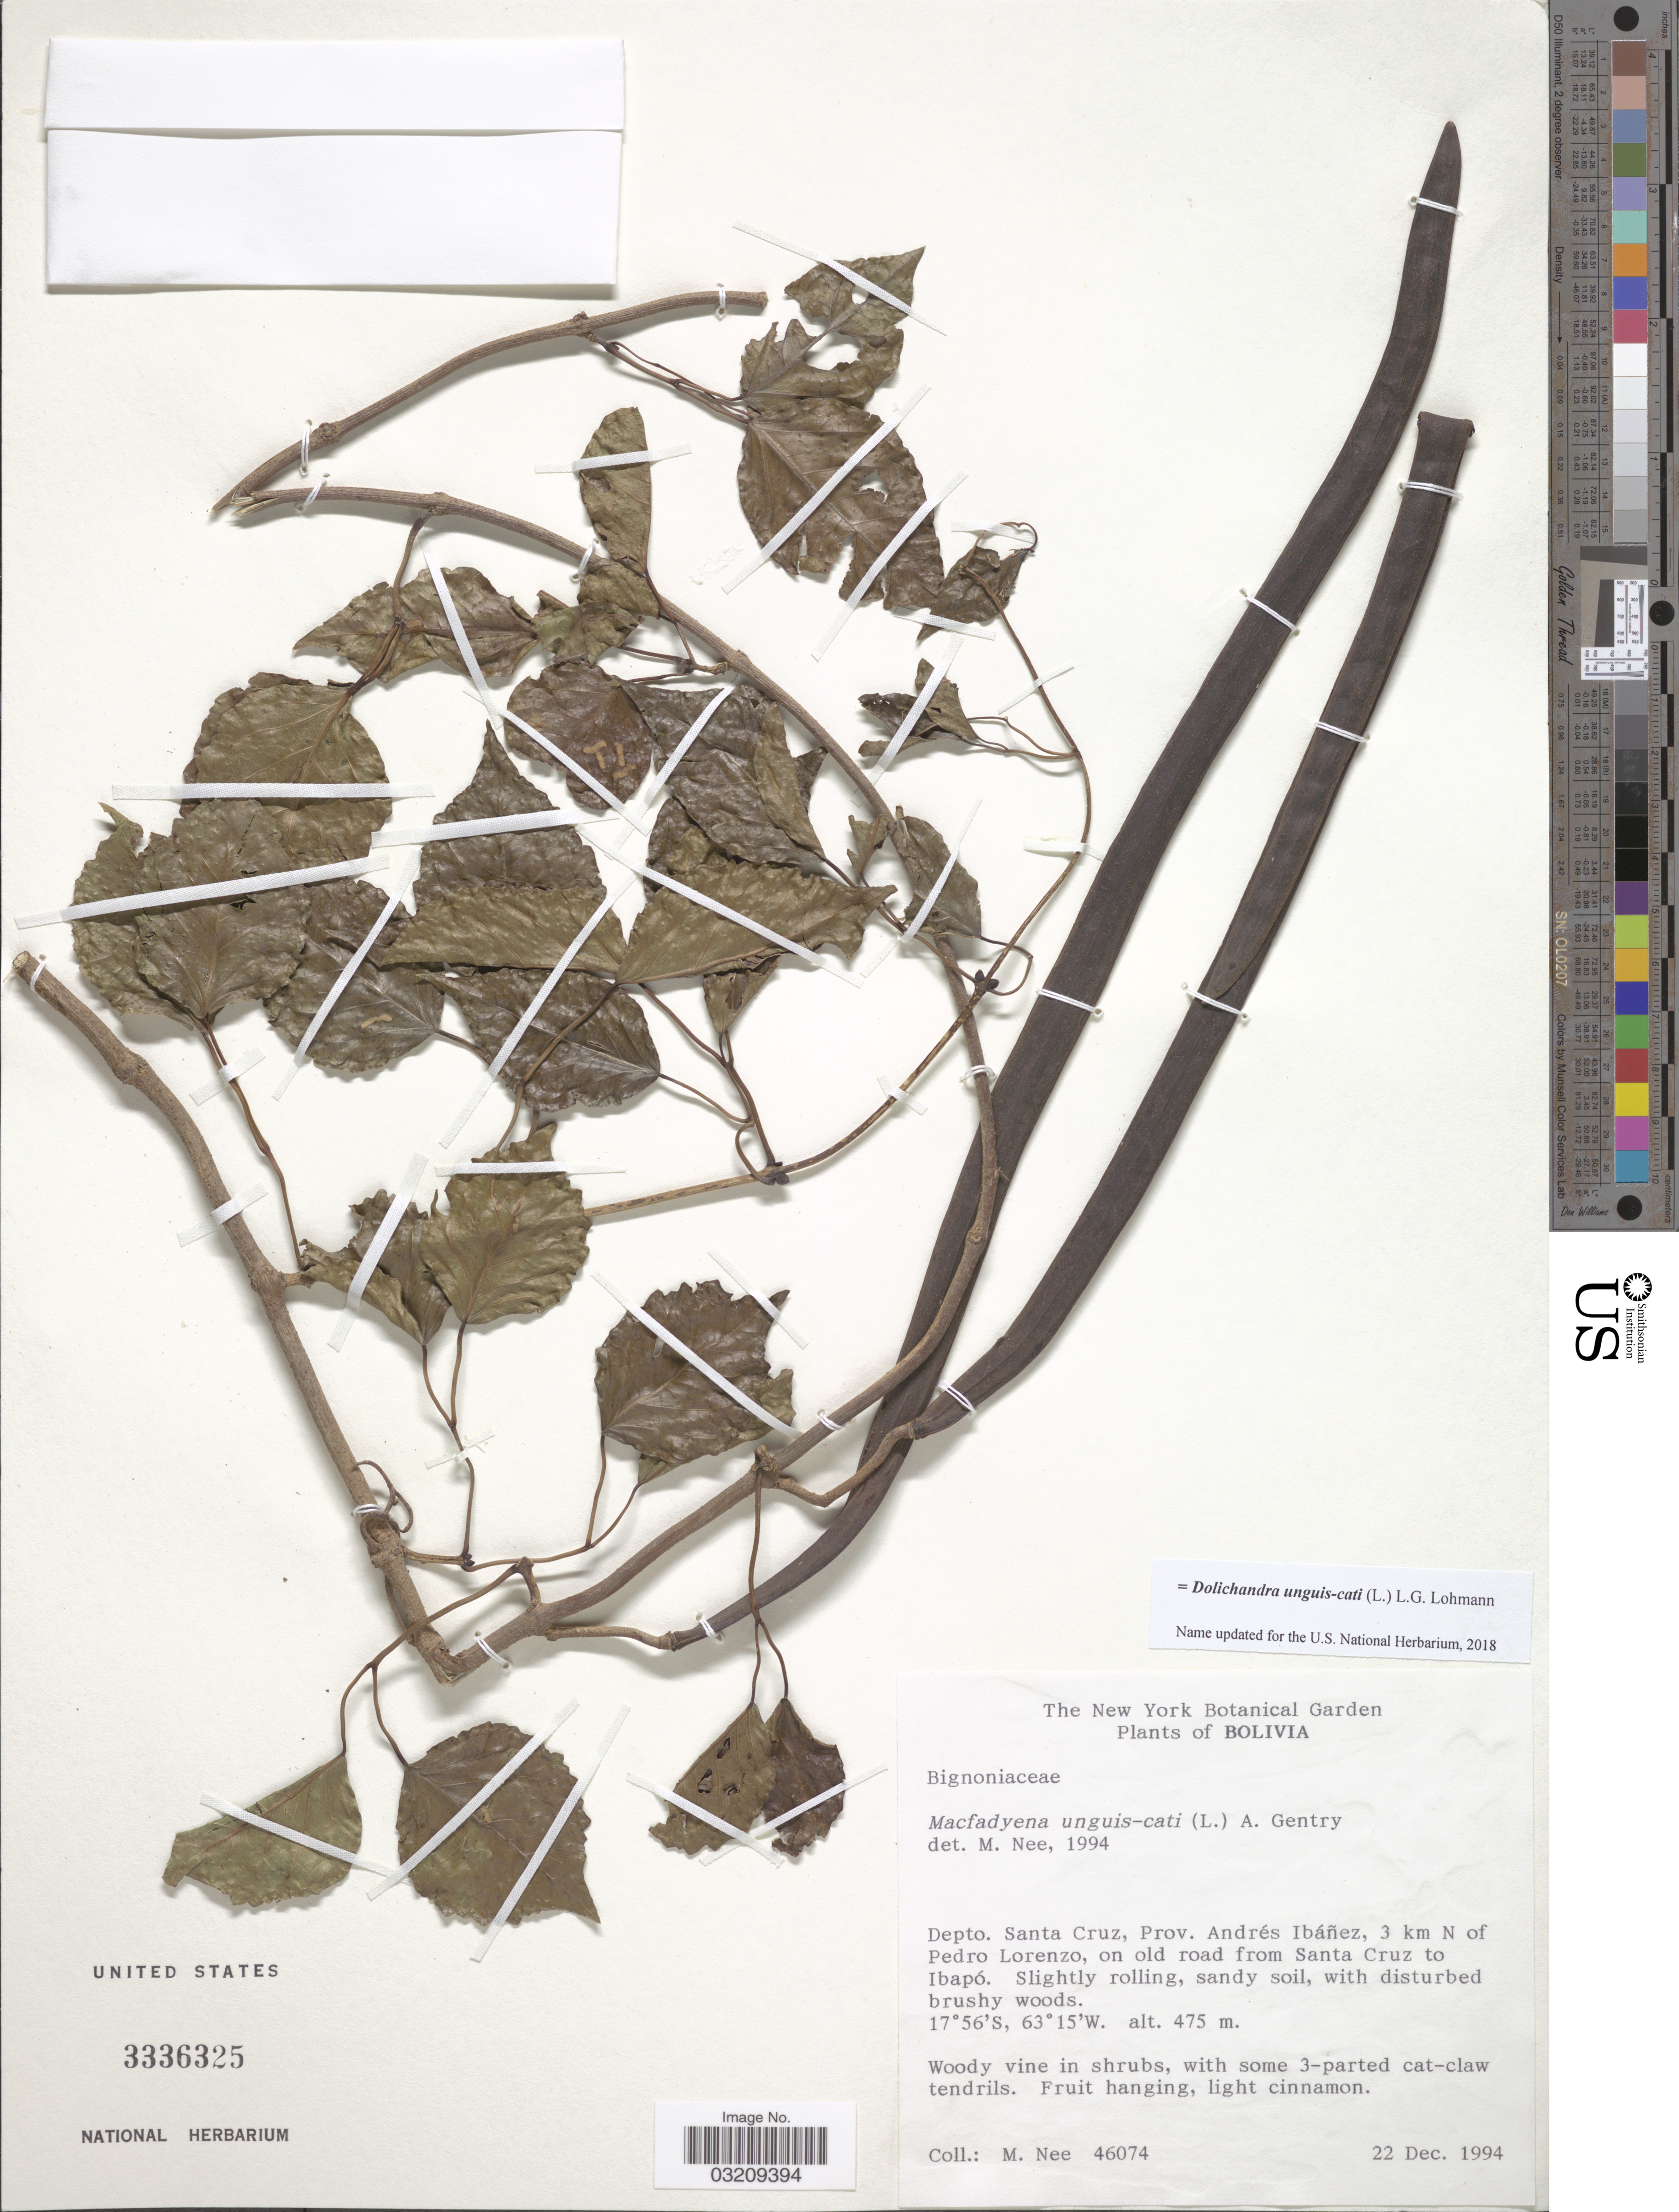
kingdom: Plantae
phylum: Tracheophyta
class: Magnoliopsida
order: Lamiales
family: Bignoniaceae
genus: Dolichandra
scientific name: Dolichandra unguis-cati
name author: (L.) L.G. Lohmann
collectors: M. Nee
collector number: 46074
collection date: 1994-12-22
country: Bolivia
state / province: Santa Cruz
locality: Depto. Santa Cruz, Prov. Andrés Ibáñez, 3 km N of Pedro Lorenzo, on old road from Santa Cruz to Ibapó.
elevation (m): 475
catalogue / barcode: US 3336325